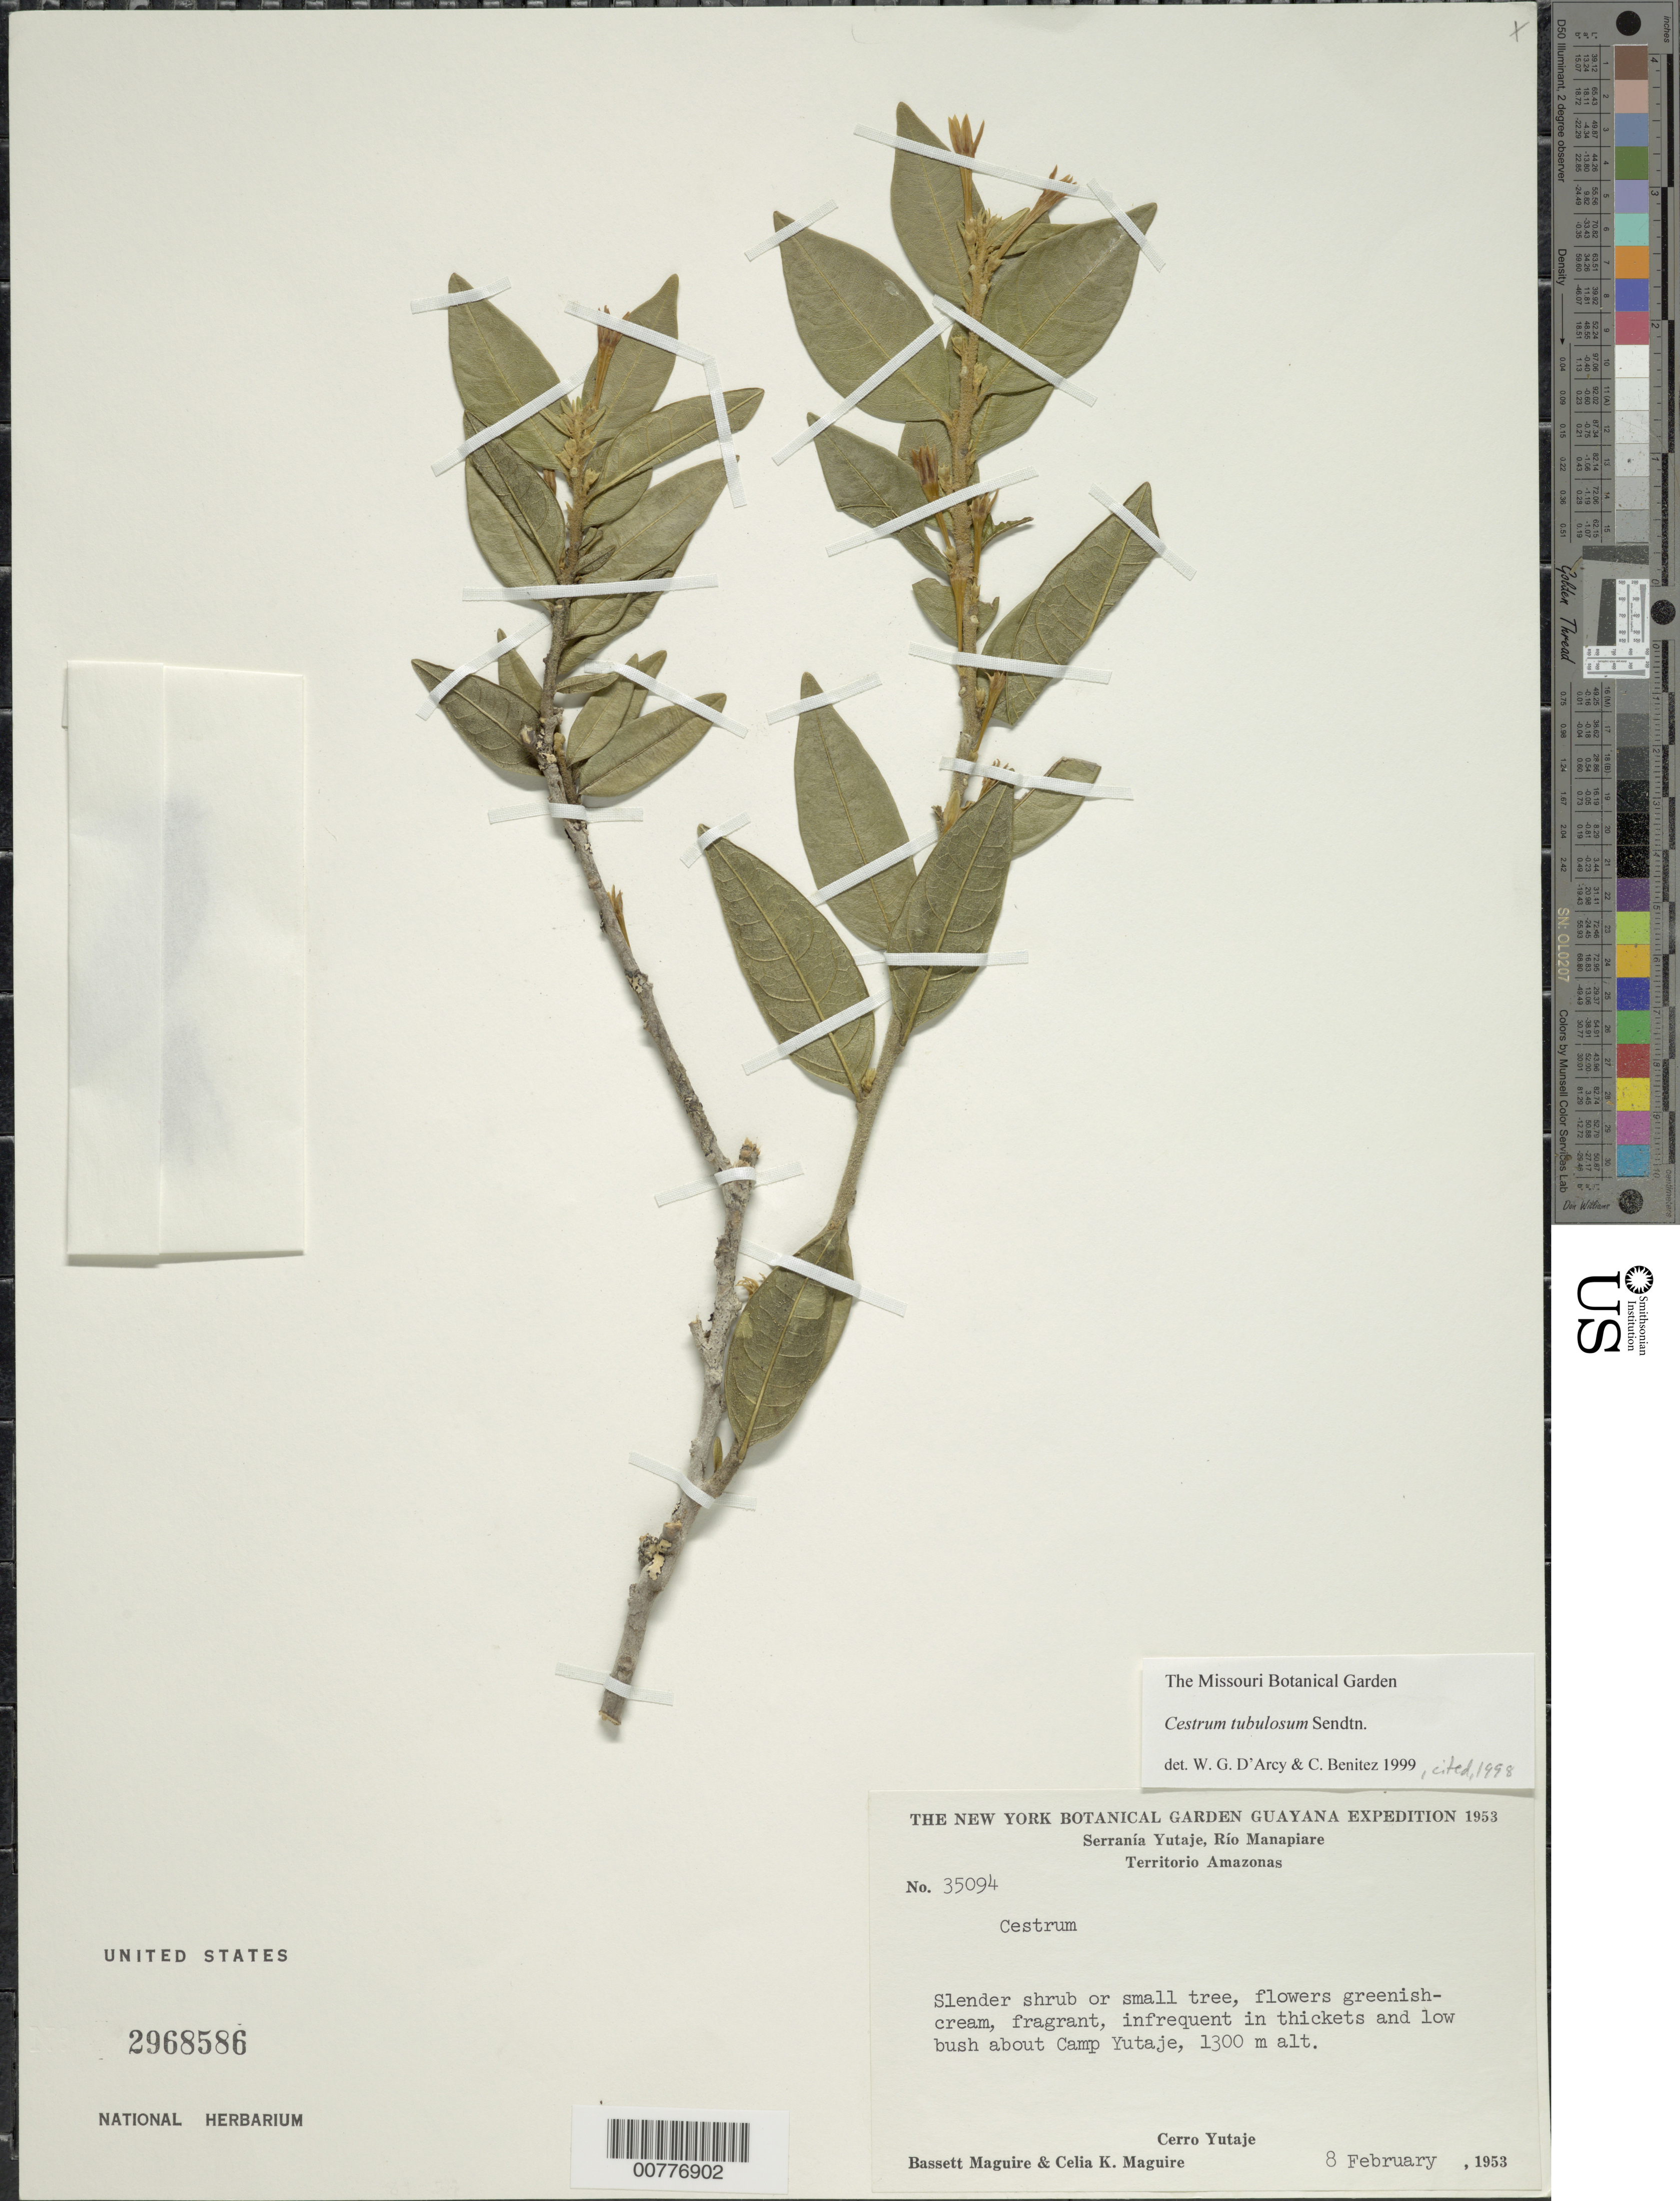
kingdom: Plantae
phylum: Tracheophyta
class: Magnoliopsida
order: Solanales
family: Solanaceae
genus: Cestrum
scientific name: Cestrum tubulosum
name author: Sendtn.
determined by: D'Arcy, W. G.; Benítez, C. E.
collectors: B. Maguire & C. K. Maguire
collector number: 35094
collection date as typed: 8-Feb-53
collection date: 1953-02-08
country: Venezuela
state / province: Amazonas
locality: Serranía Yutajé, Cerro Yutajé, Camp Yutajé, Río Manapiare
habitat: Thickets and low bush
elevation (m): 1300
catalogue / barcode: US 2968586